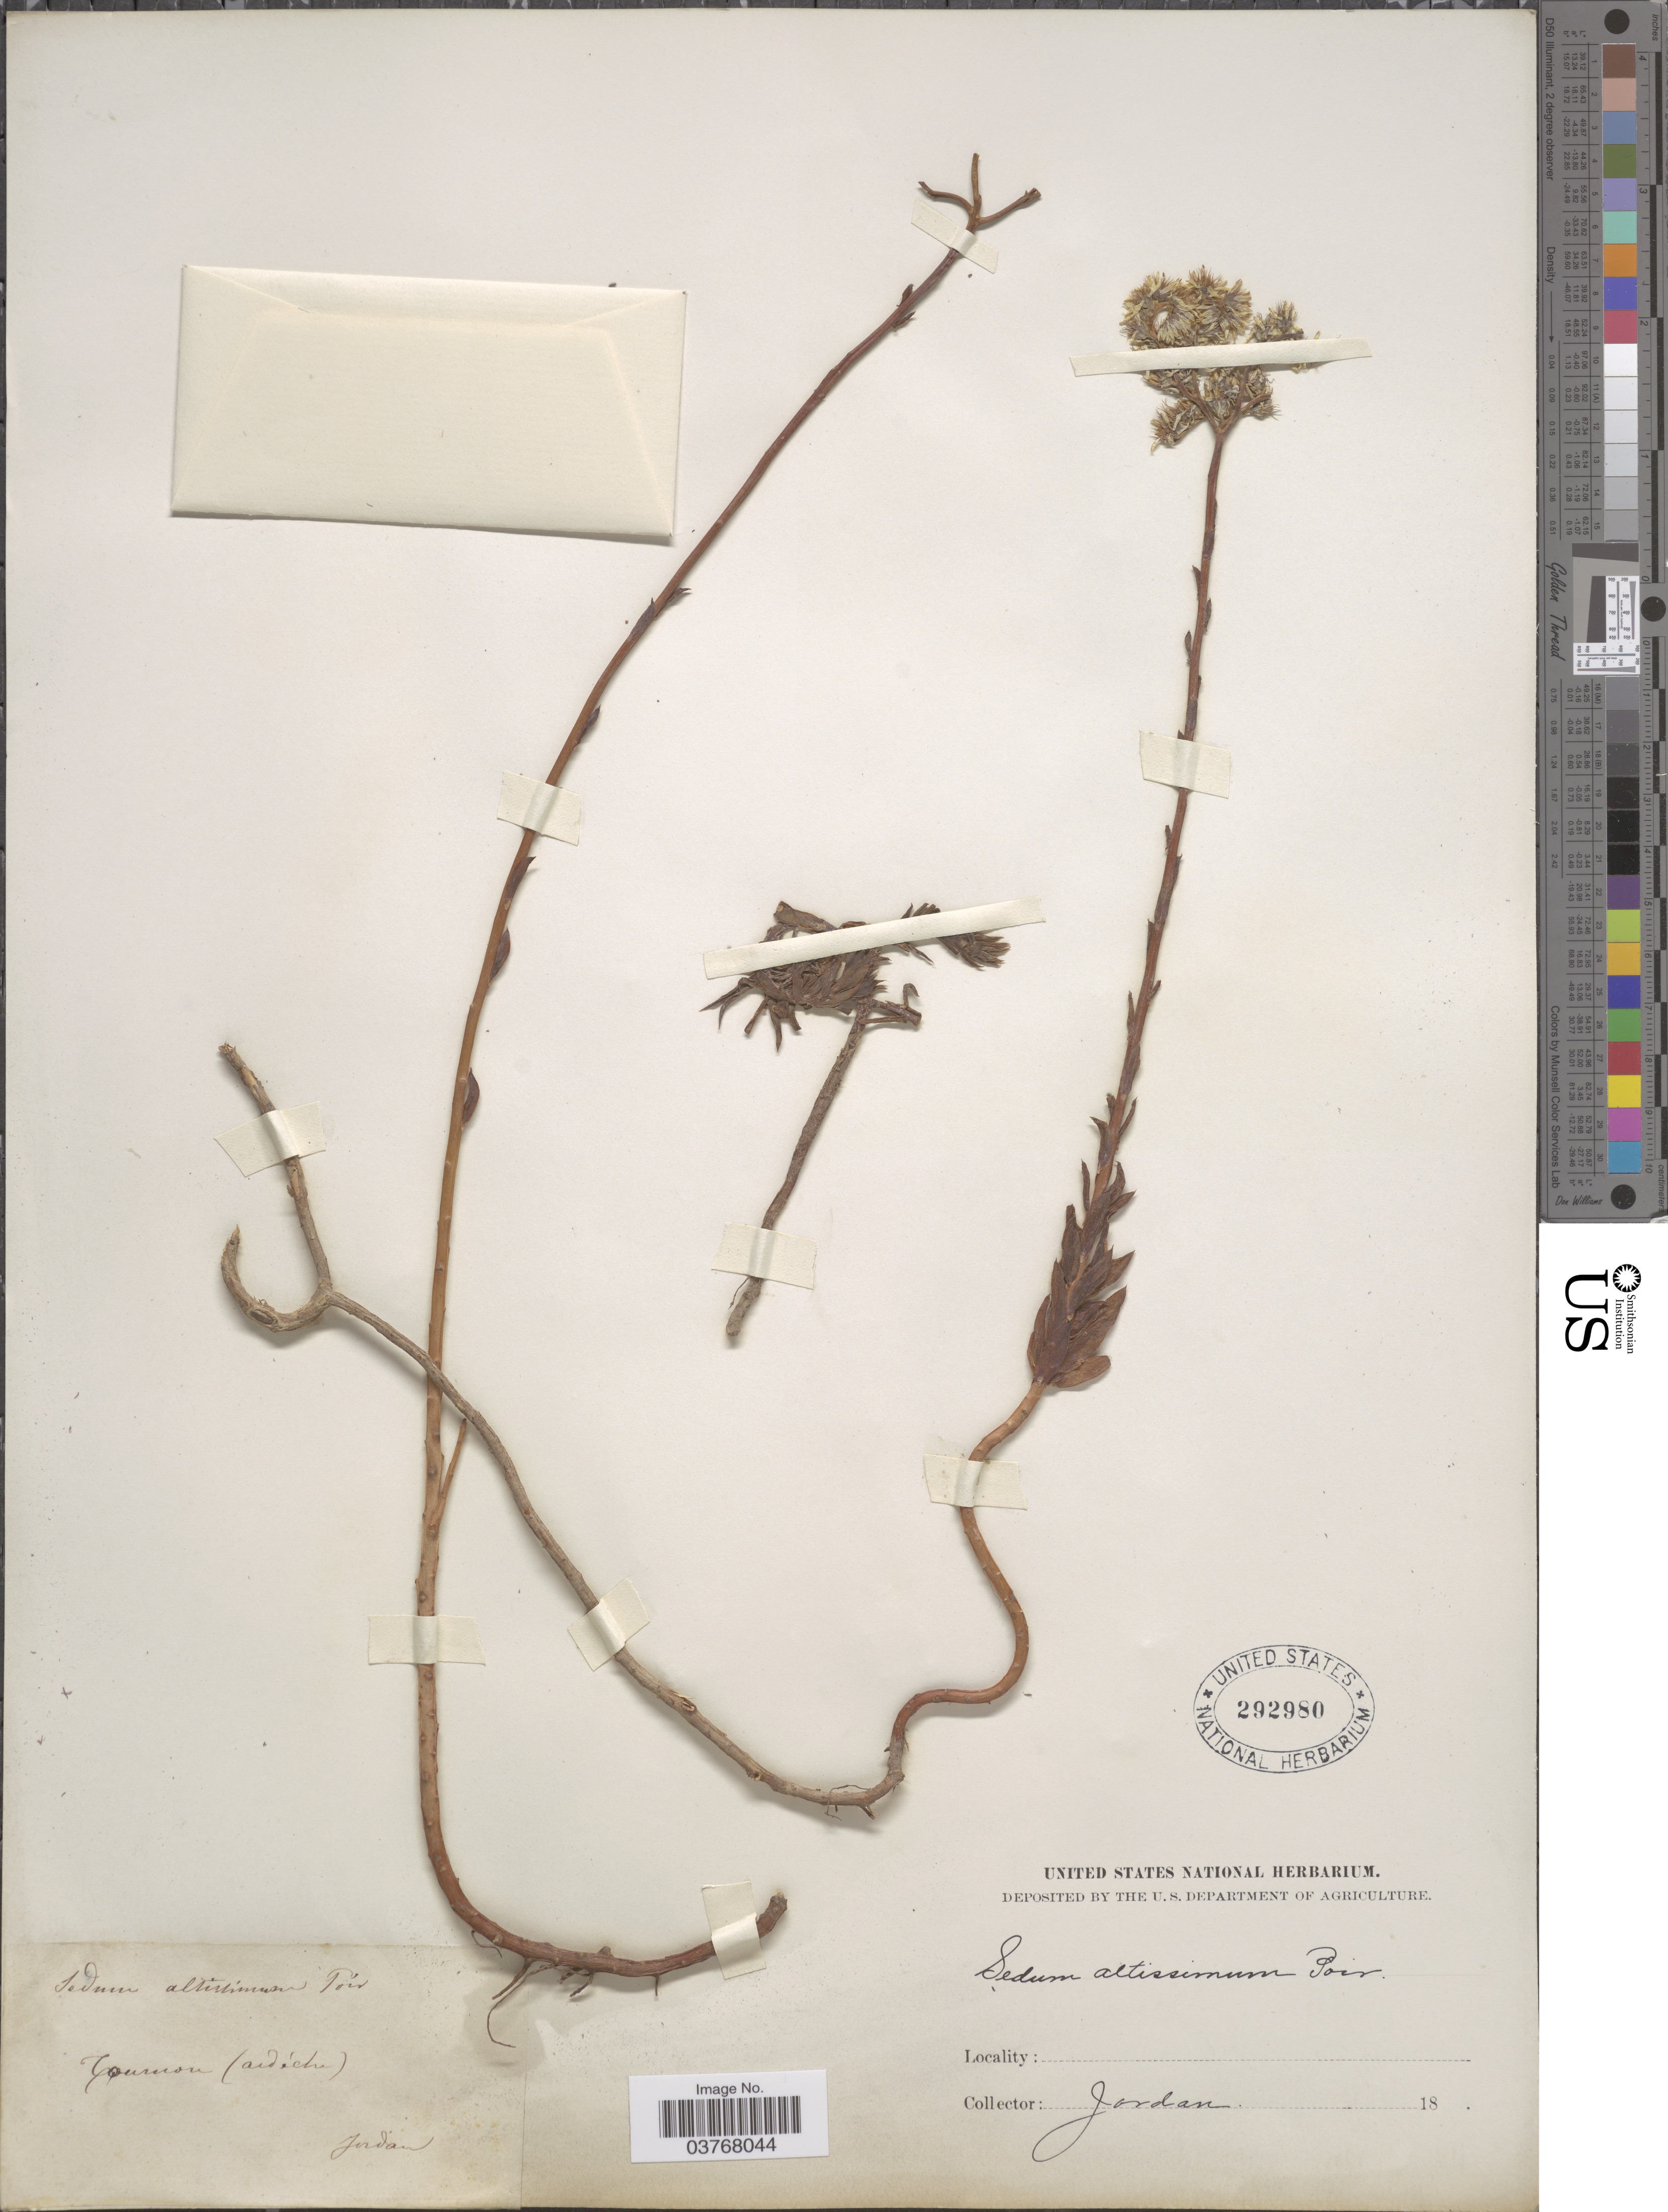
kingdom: Plantae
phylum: Tracheophyta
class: Magnoliopsida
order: Saxifragales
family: Crassulaceae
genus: Petrosedum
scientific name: Petrosedum sediforme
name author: (Jacq.) Grulich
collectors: -. Jordan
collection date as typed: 18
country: France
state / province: Auvergne-Rhône-Alpes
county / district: Ardèche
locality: Tournon (Ardèche).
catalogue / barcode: US 292980